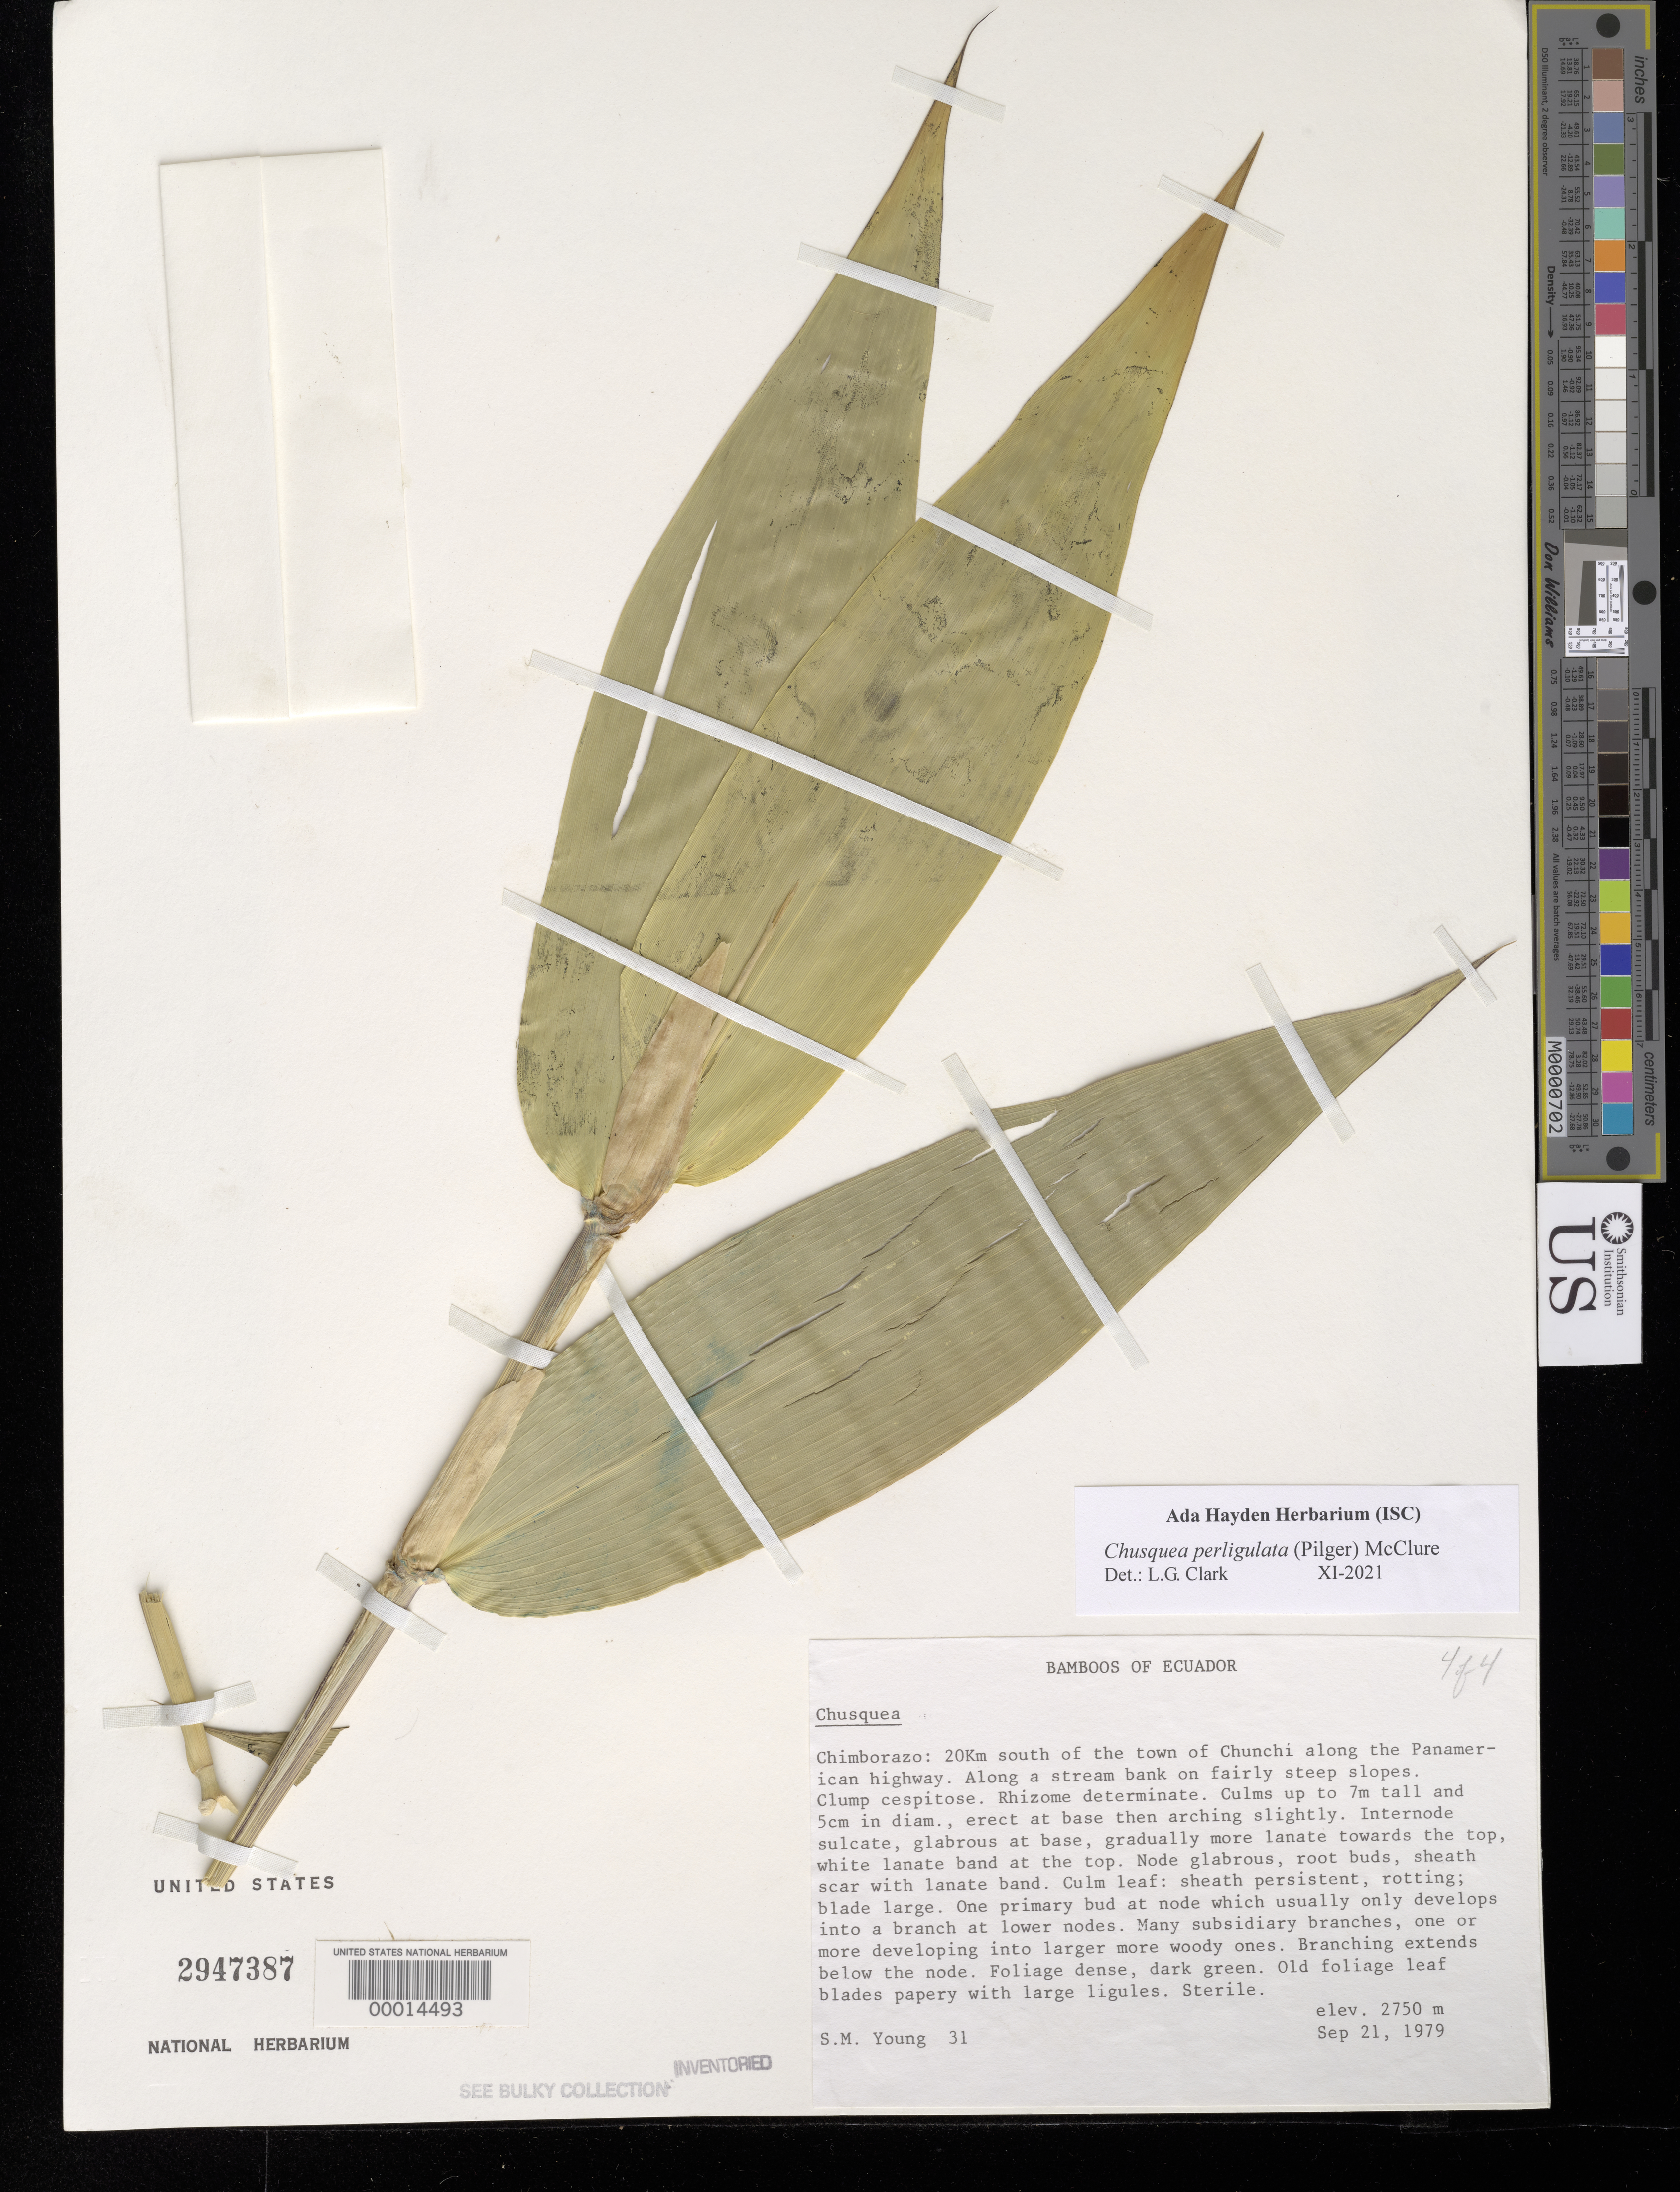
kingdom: Plantae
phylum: Tracheophyta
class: Liliopsida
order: Poales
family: Poaceae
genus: Chusquea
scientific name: Chusquea perligulata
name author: (Pilg.) McClure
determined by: Clark, Lynn G., (ISC), Iowa State University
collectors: S. Young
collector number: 31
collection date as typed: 21 Sep 1979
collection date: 1979-09-21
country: Ecuador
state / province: Chimborazo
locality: Chunchi, Pan American Hwy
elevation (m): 2750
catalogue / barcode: US 2947387